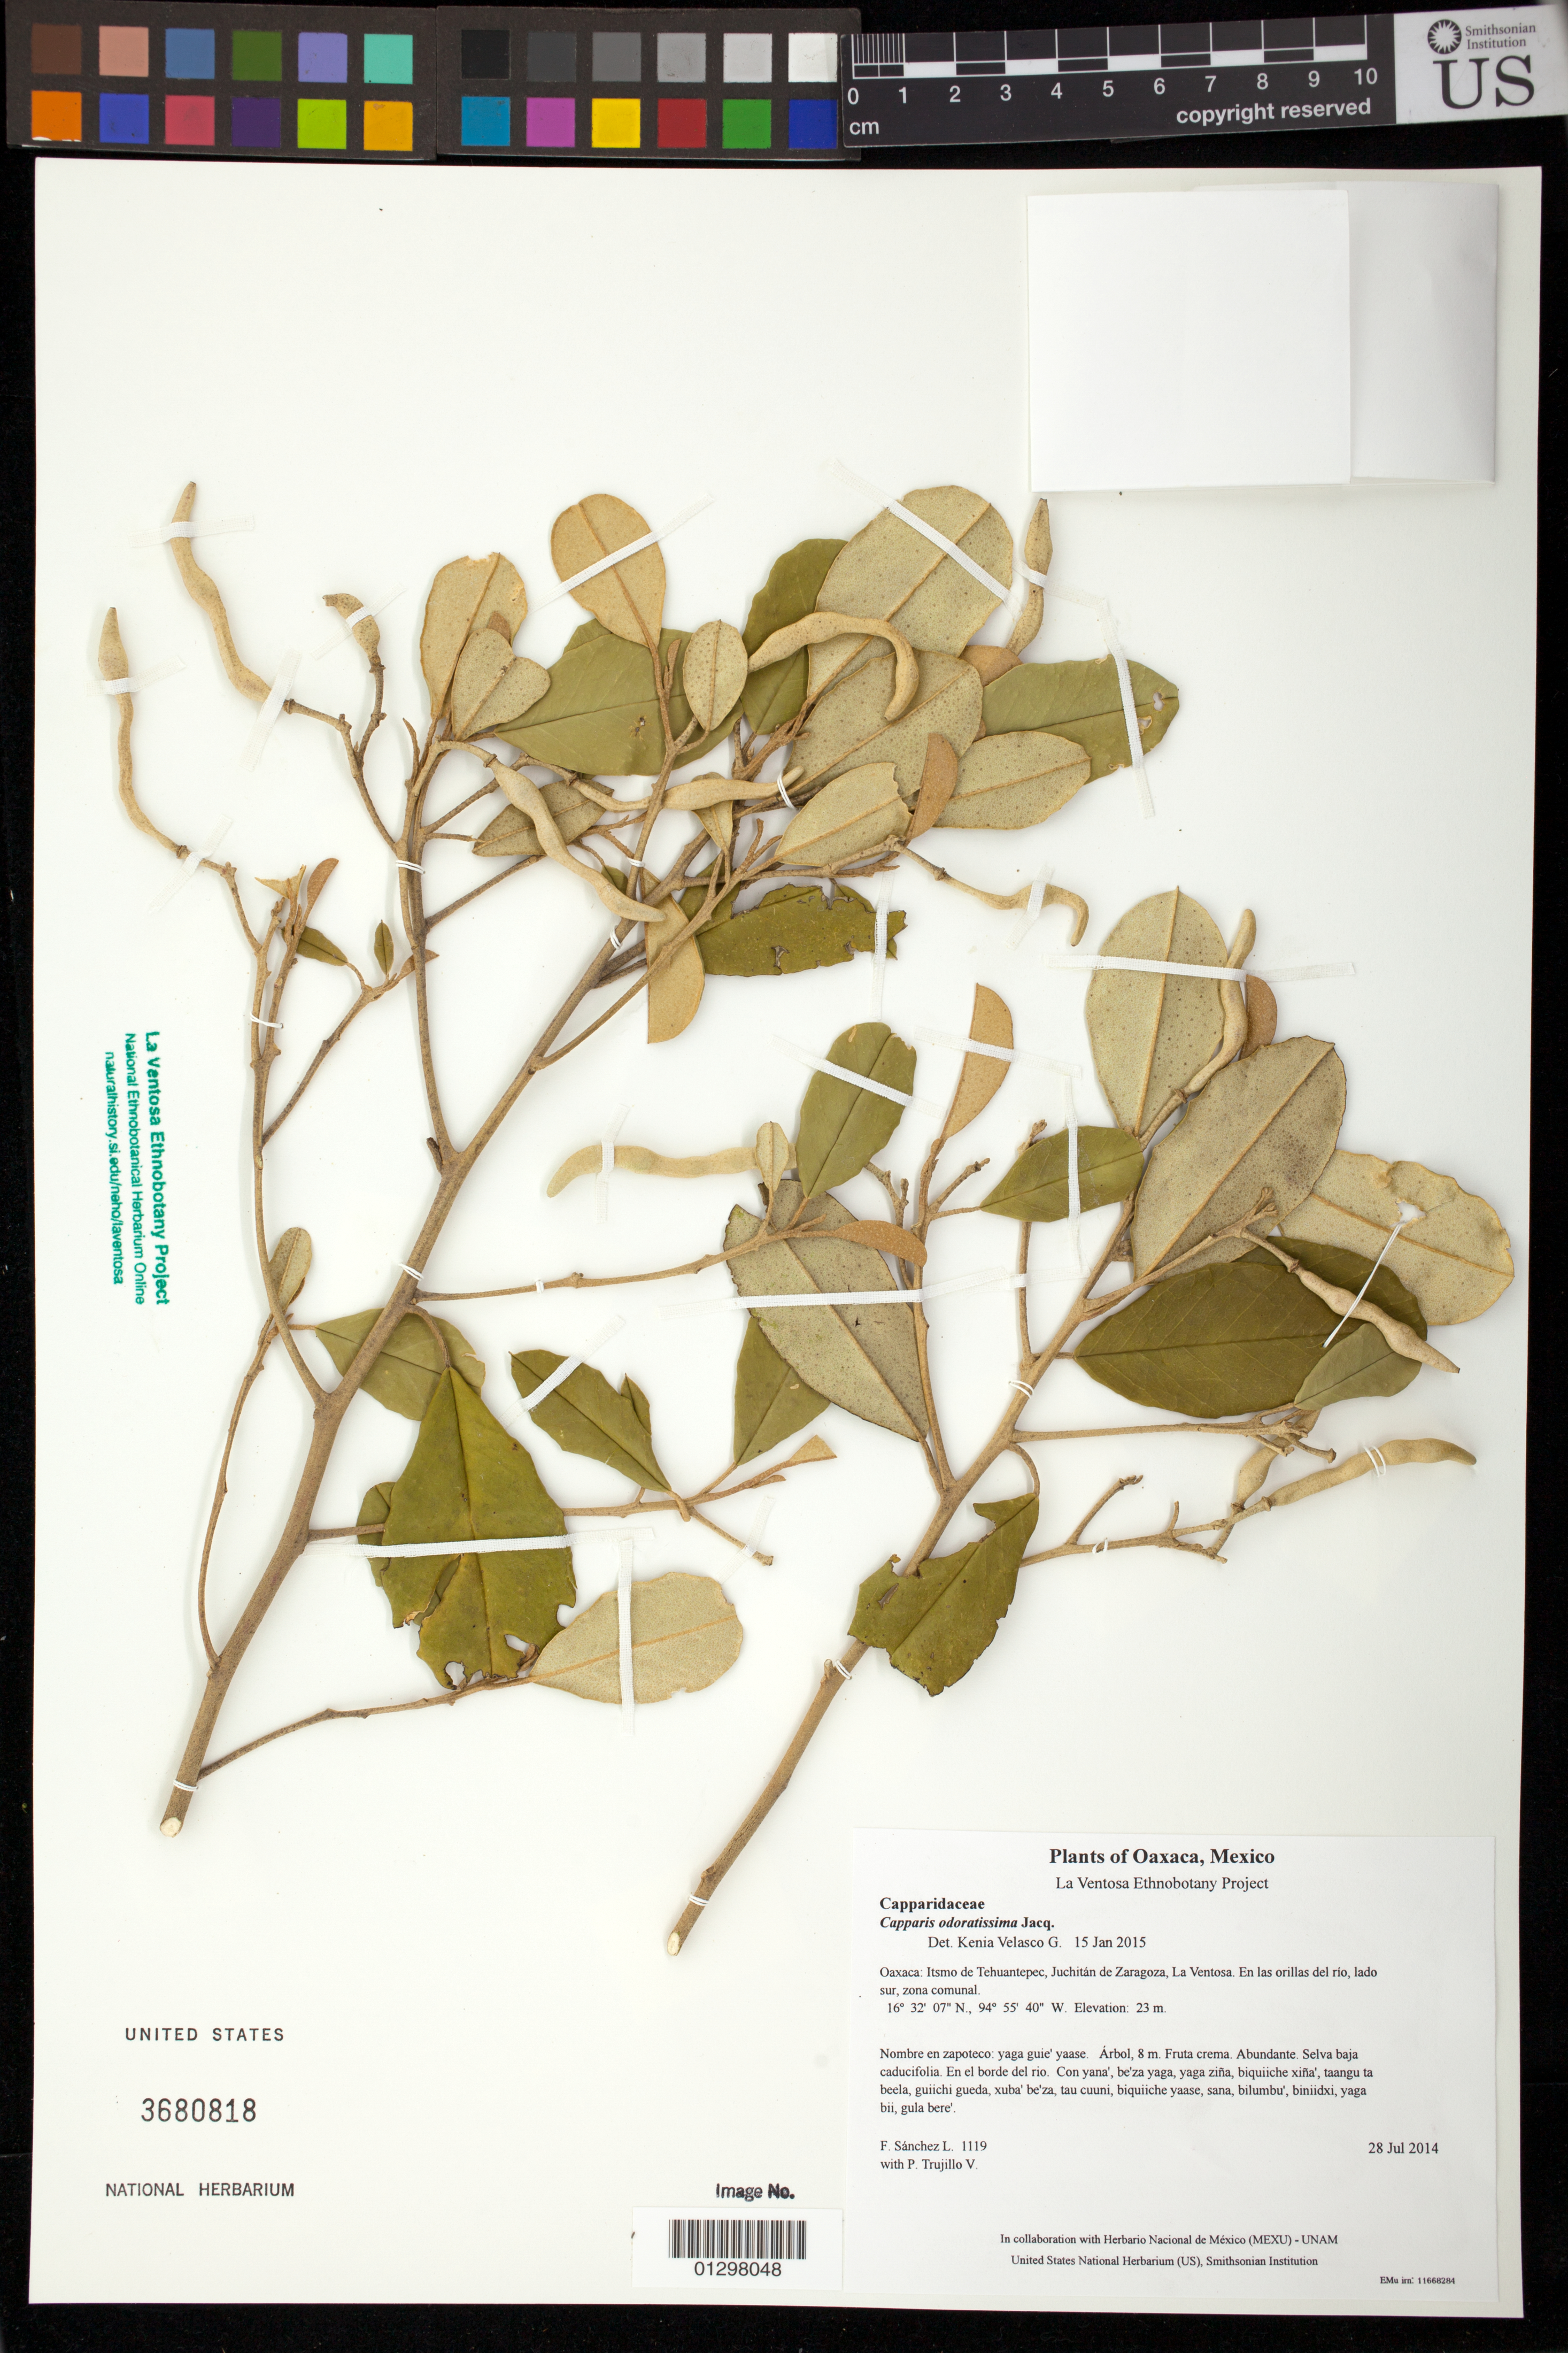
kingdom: Plantae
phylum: Tracheophyta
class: Magnoliopsida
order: Brassicales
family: Capparaceae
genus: Quadrella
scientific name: Quadrella odoratissima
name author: (Jacq.) Hutch.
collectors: F. Sánchez L. & P. Trujillo V.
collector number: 1119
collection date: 2014-07-28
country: Mexico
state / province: Oaxaca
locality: Itsmo de Tehuantepec, Juchitán de Zaragoza, La Ventosa. En las orillas del río, lado sur, zona comunal.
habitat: Selva baja caducifolia. En el borde del rio.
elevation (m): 23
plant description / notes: JEBOT, MEXU, SERO, US; Yaga. 8 m. Cuaananaxhi nayu. Stale.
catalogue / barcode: US 3680818